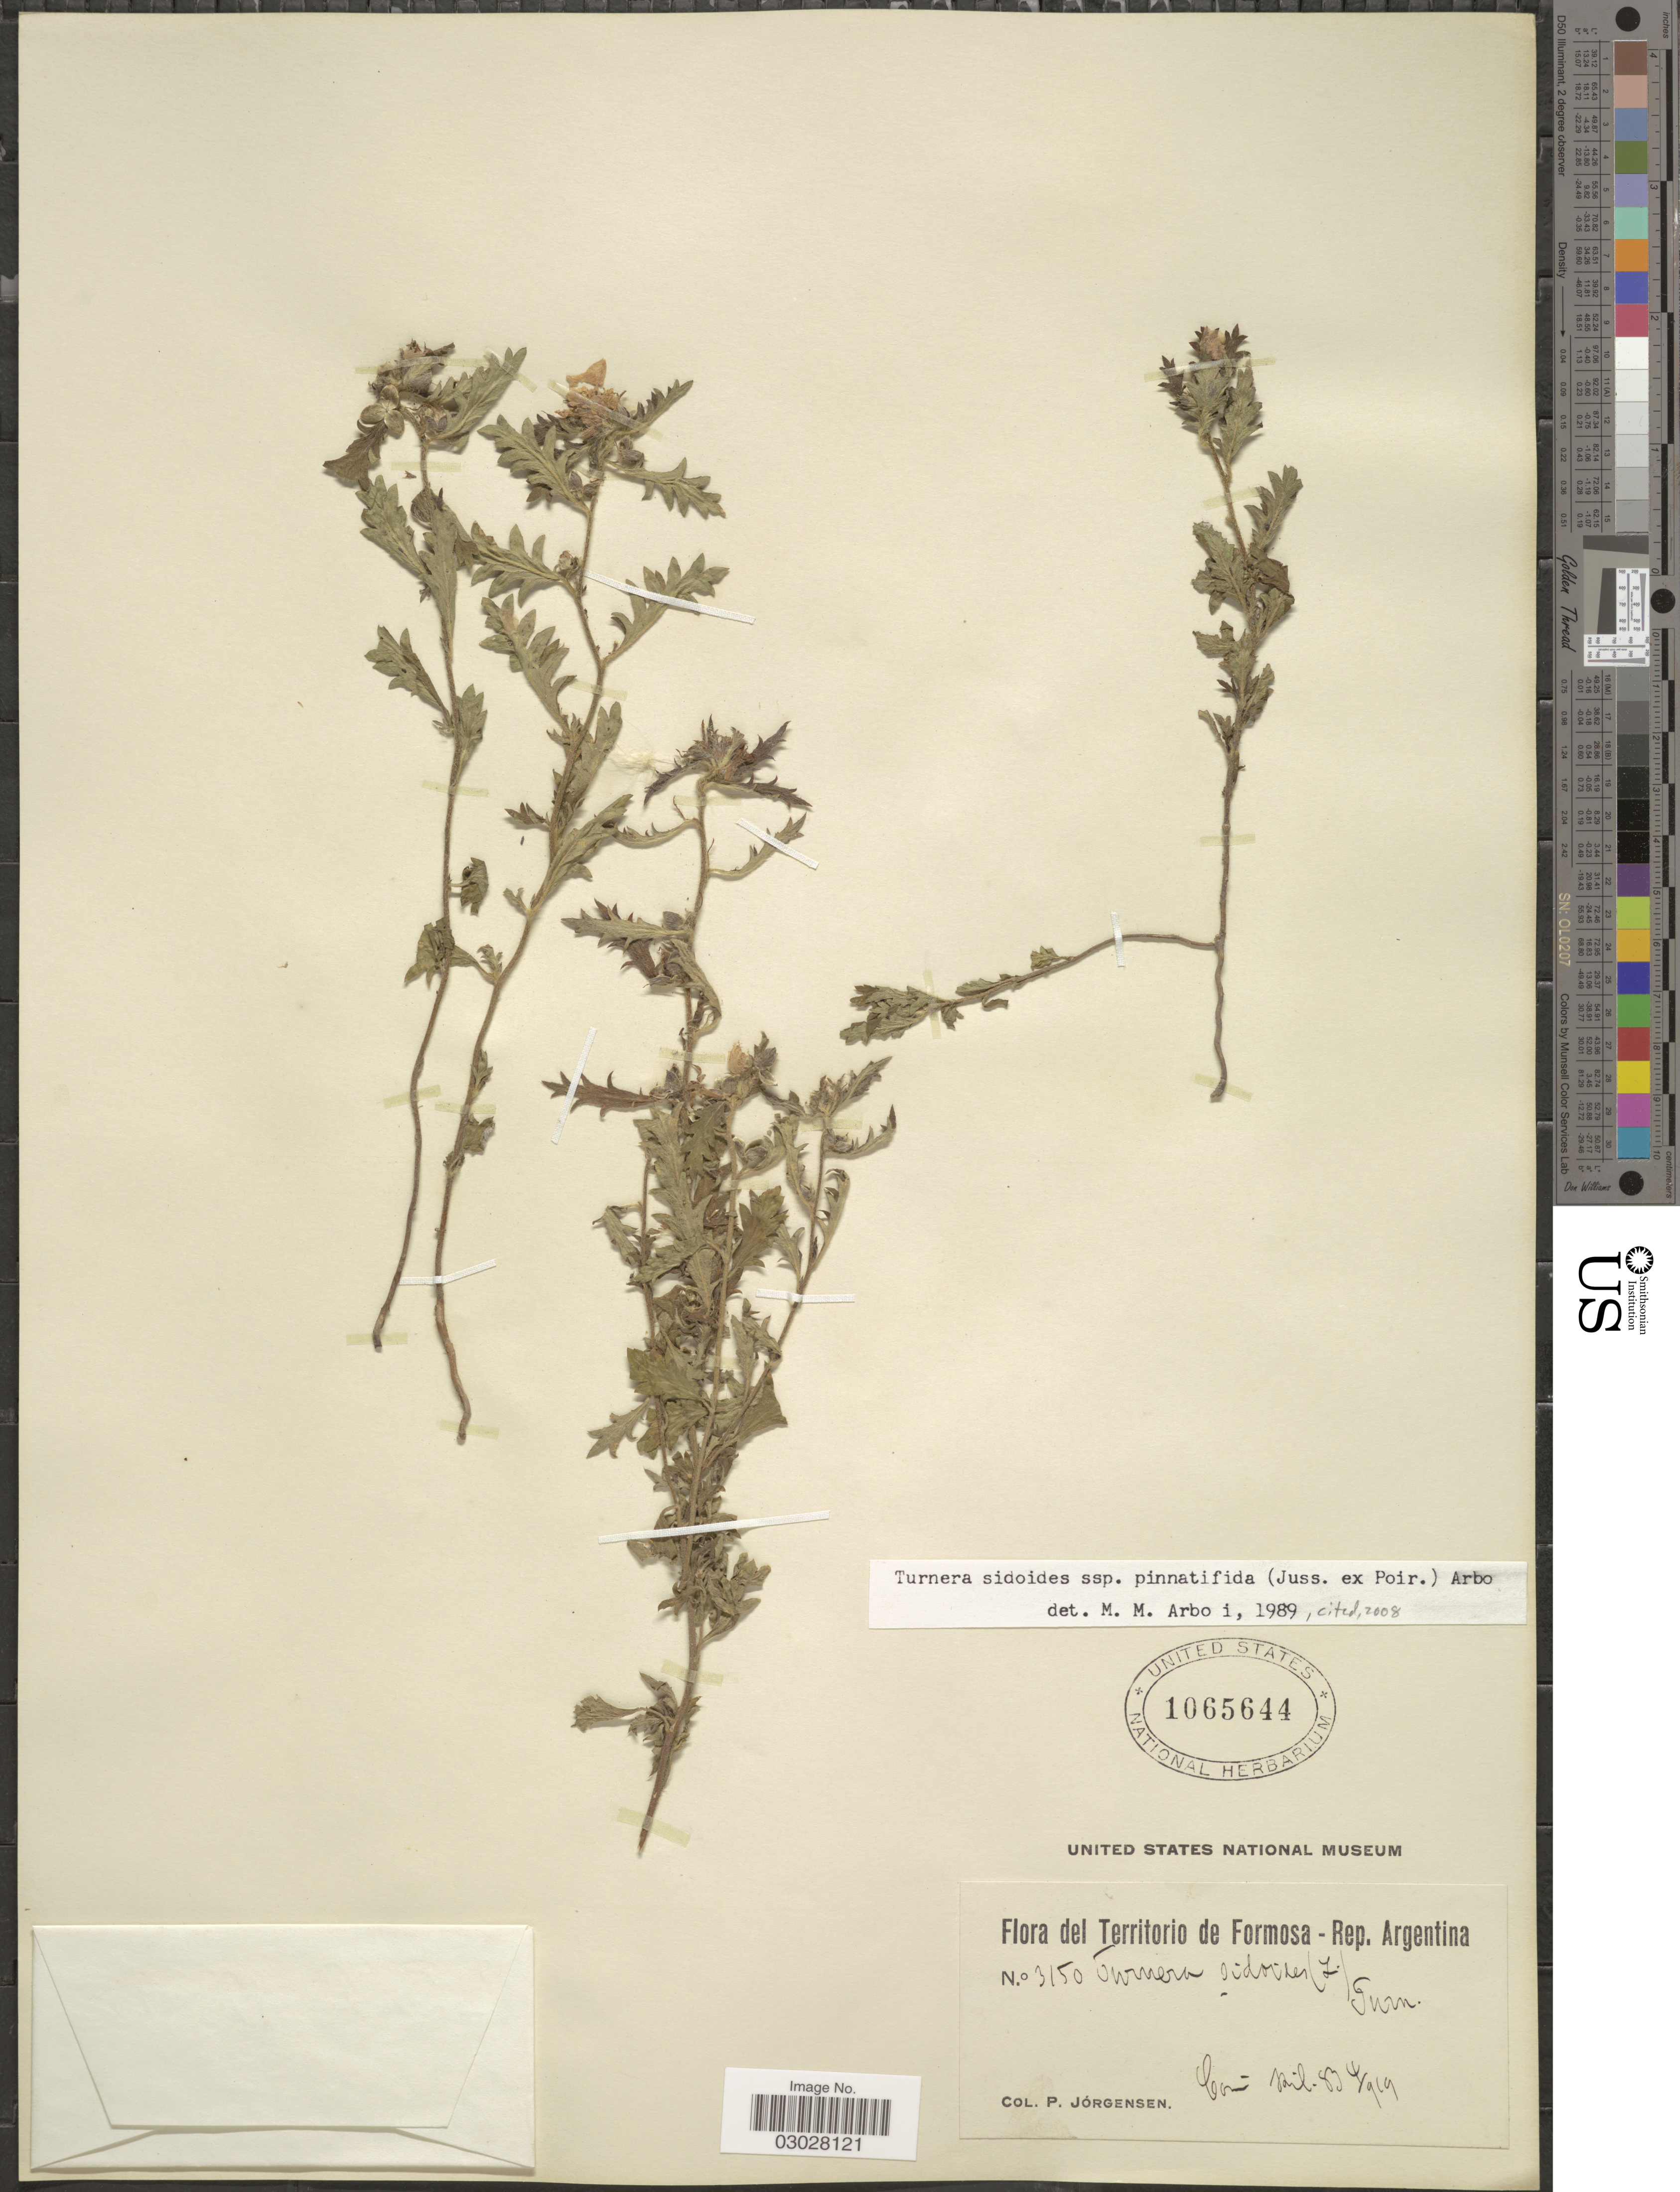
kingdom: Plantae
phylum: Tracheophyta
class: Magnoliopsida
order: Malpighiales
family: Turneraceae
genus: Turnera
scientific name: Turnera sidoides subsp. pinnatifida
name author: (Juss. ex Poir.) Arbo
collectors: P. Jörgensen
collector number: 3150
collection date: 1919-04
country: Argentina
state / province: Formosa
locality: Territorio de Formosa - Rep. Argentina. Común Ril.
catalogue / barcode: US 1065644